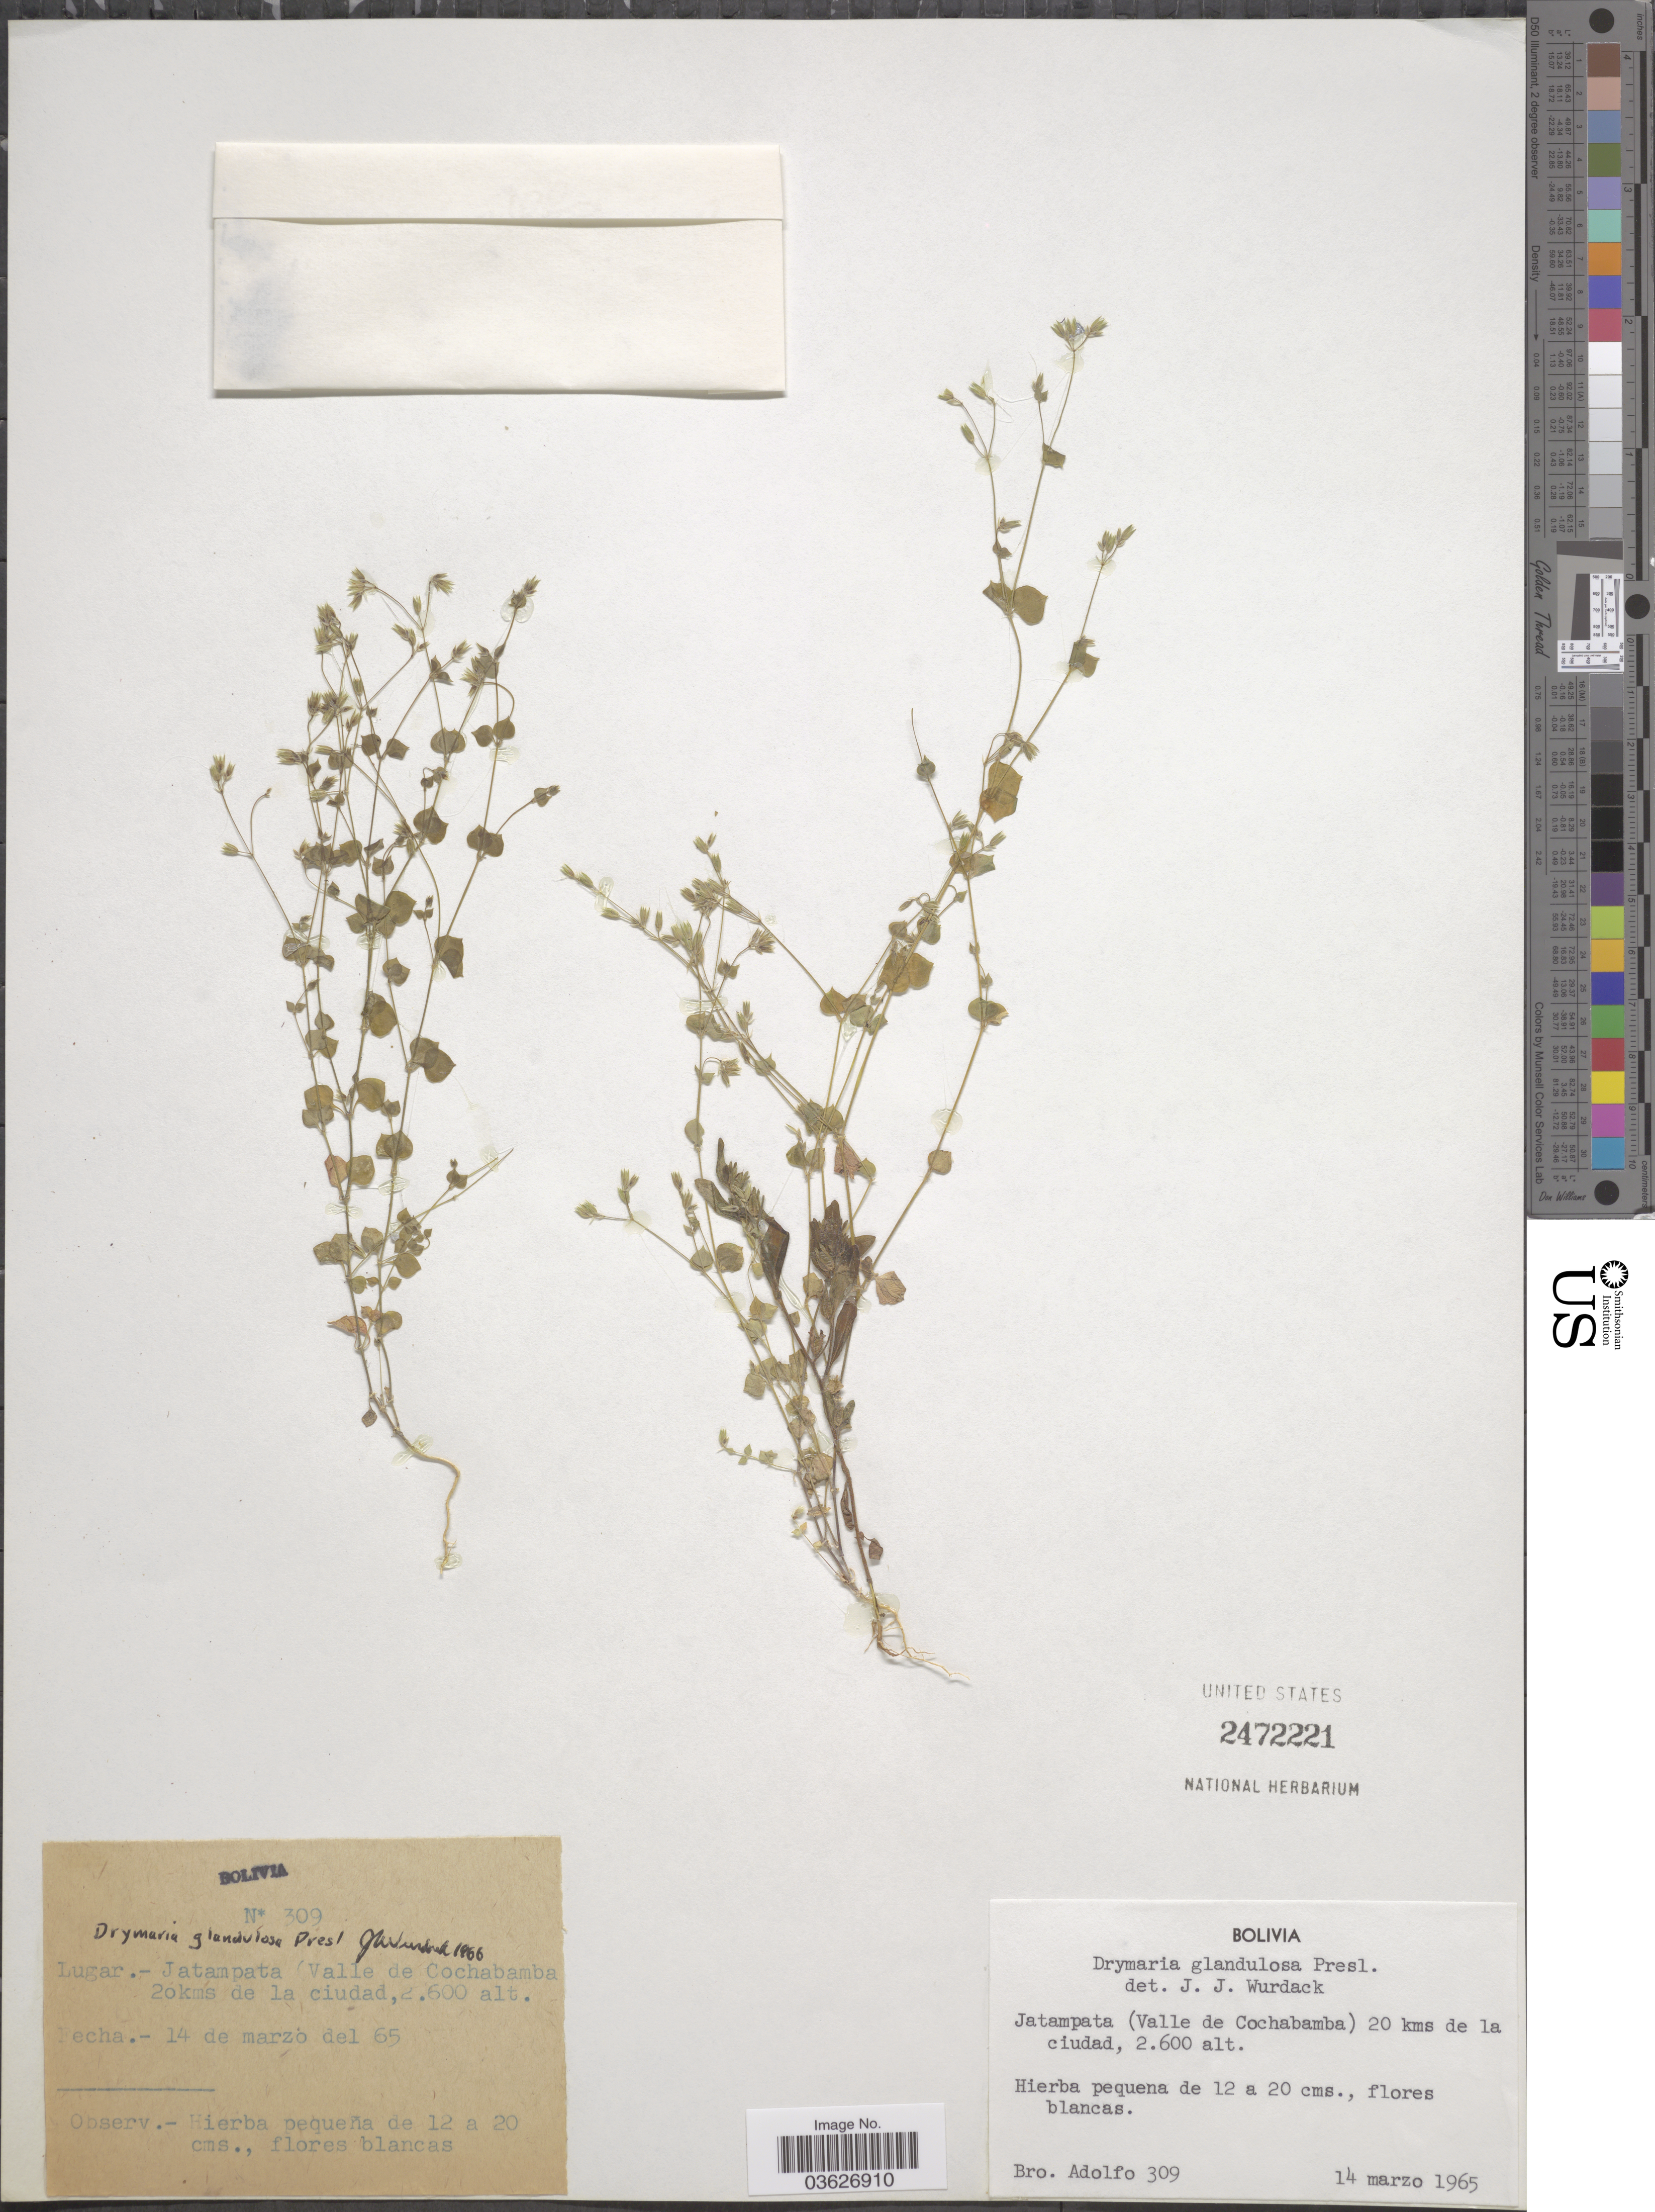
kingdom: Plantae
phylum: Tracheophyta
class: Magnoliopsida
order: Caryophyllales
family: Caryophyllaceae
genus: Drymaria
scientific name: Drymaria glandulosa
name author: Bartl.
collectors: Bro. Adolfo M.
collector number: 309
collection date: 1965-03-14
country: Bolivia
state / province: Cochabamba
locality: Jatampata (Valle de Cochabamba) 20 kms de la ciudad.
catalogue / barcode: US 2472221